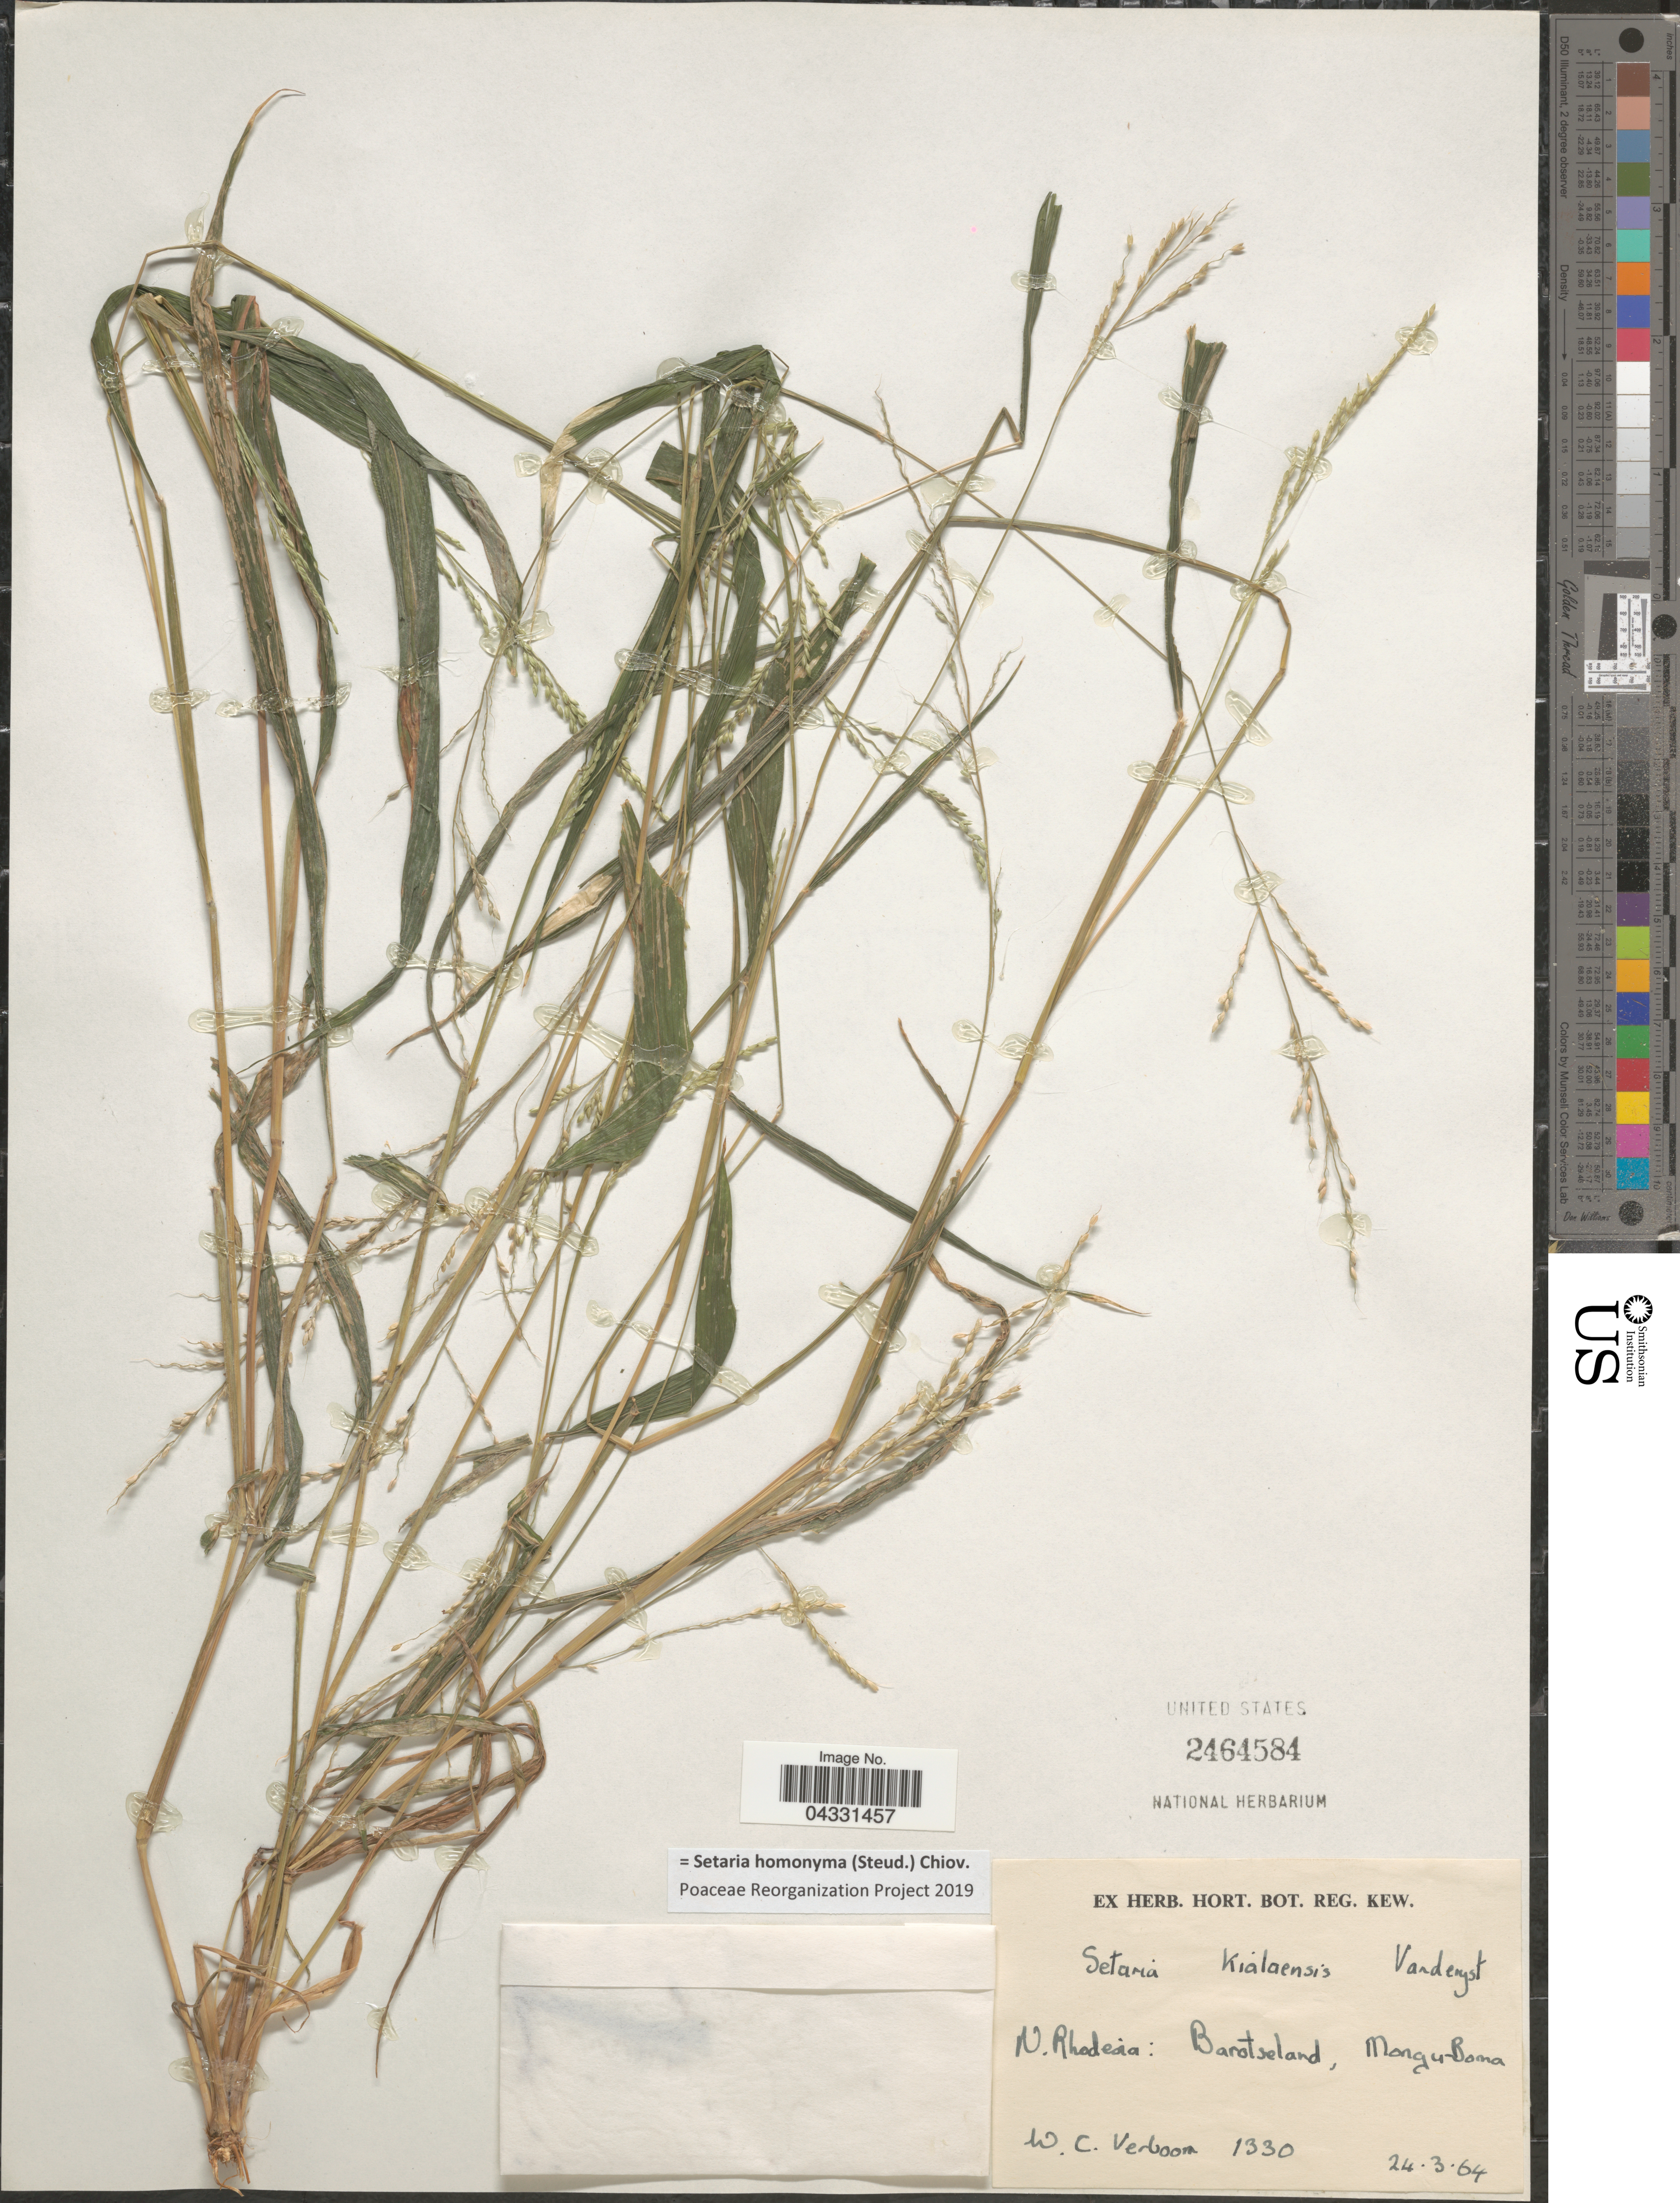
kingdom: Plantae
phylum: Tracheophyta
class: Liliopsida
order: Poales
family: Poaceae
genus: Setaria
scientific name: Setaria homonyma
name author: (Steud.) Chiov.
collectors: W. Verboom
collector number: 1330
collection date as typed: Transcribed d/m/y: 24/3/64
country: Zambia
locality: N. Rhodesia: Barotseland, Mongu-Boma.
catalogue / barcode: US 2464584